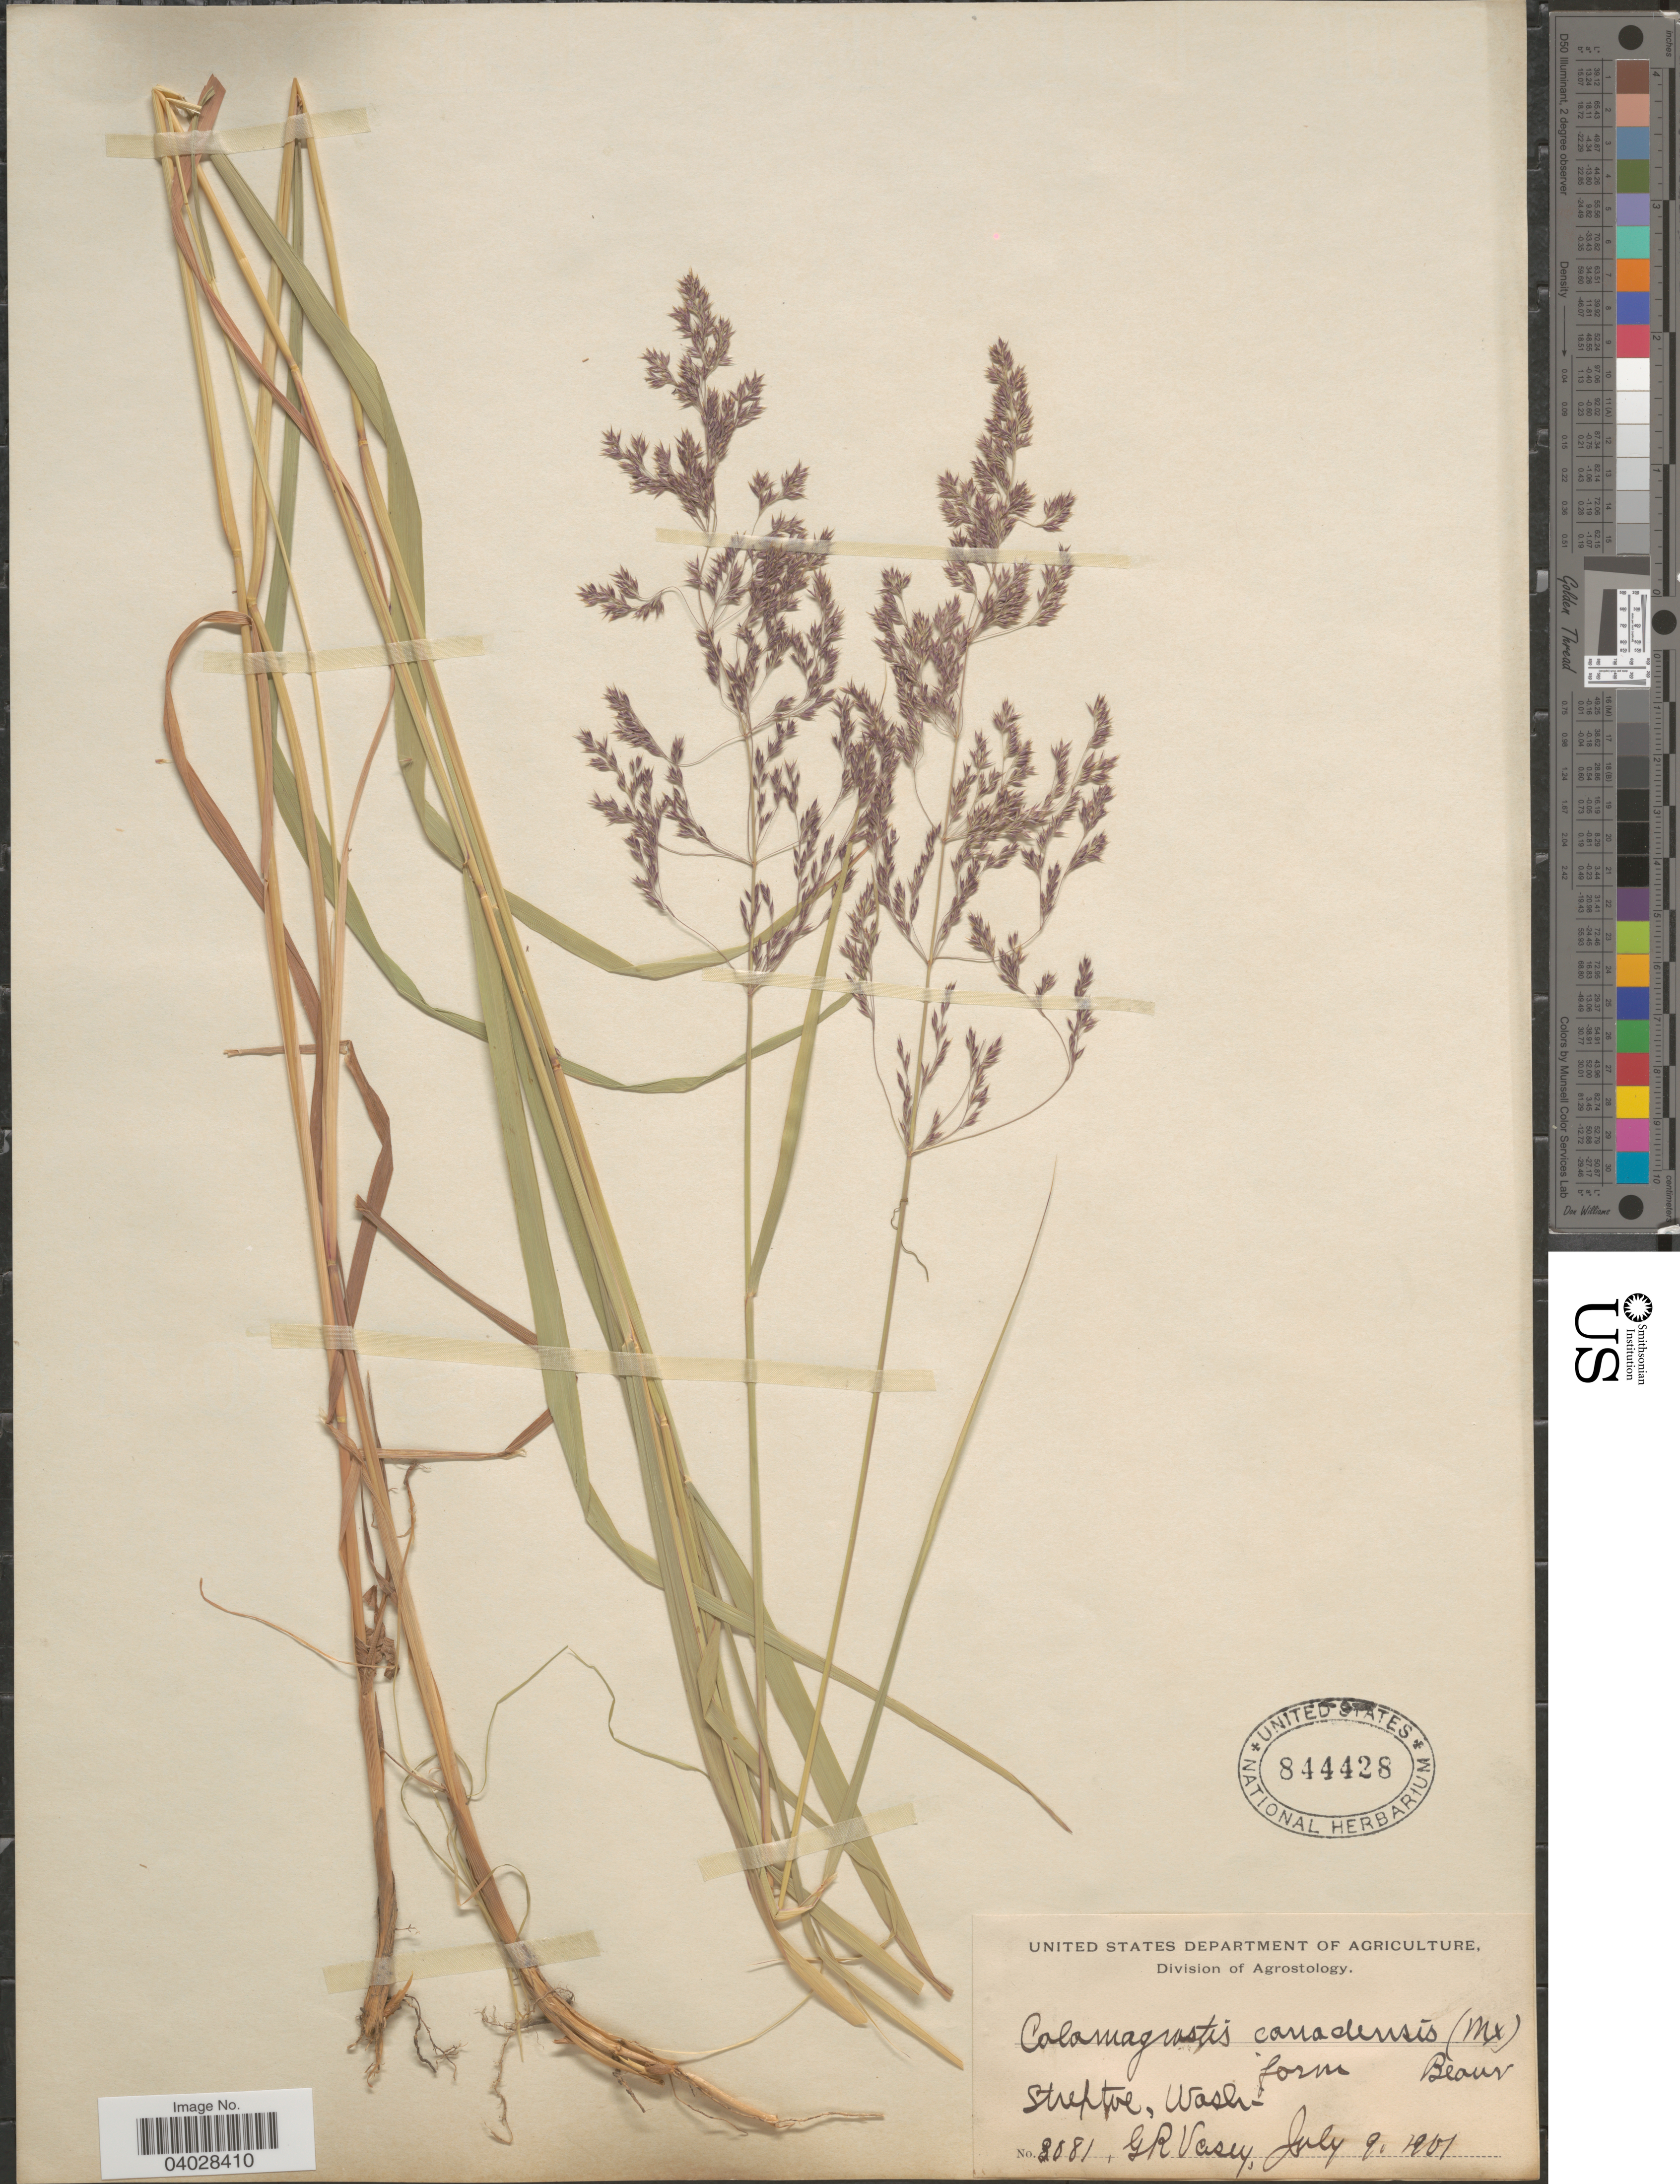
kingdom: Plantae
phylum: Tracheophyta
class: Liliopsida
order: Poales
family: Poaceae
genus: Calamagrostis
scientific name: Calamagrostis canadensis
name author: (Michx.) P. Beauv.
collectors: G. R. Vasey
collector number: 3081*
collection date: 1901-07-09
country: United States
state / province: Washington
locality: Steptoe.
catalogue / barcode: US 844428